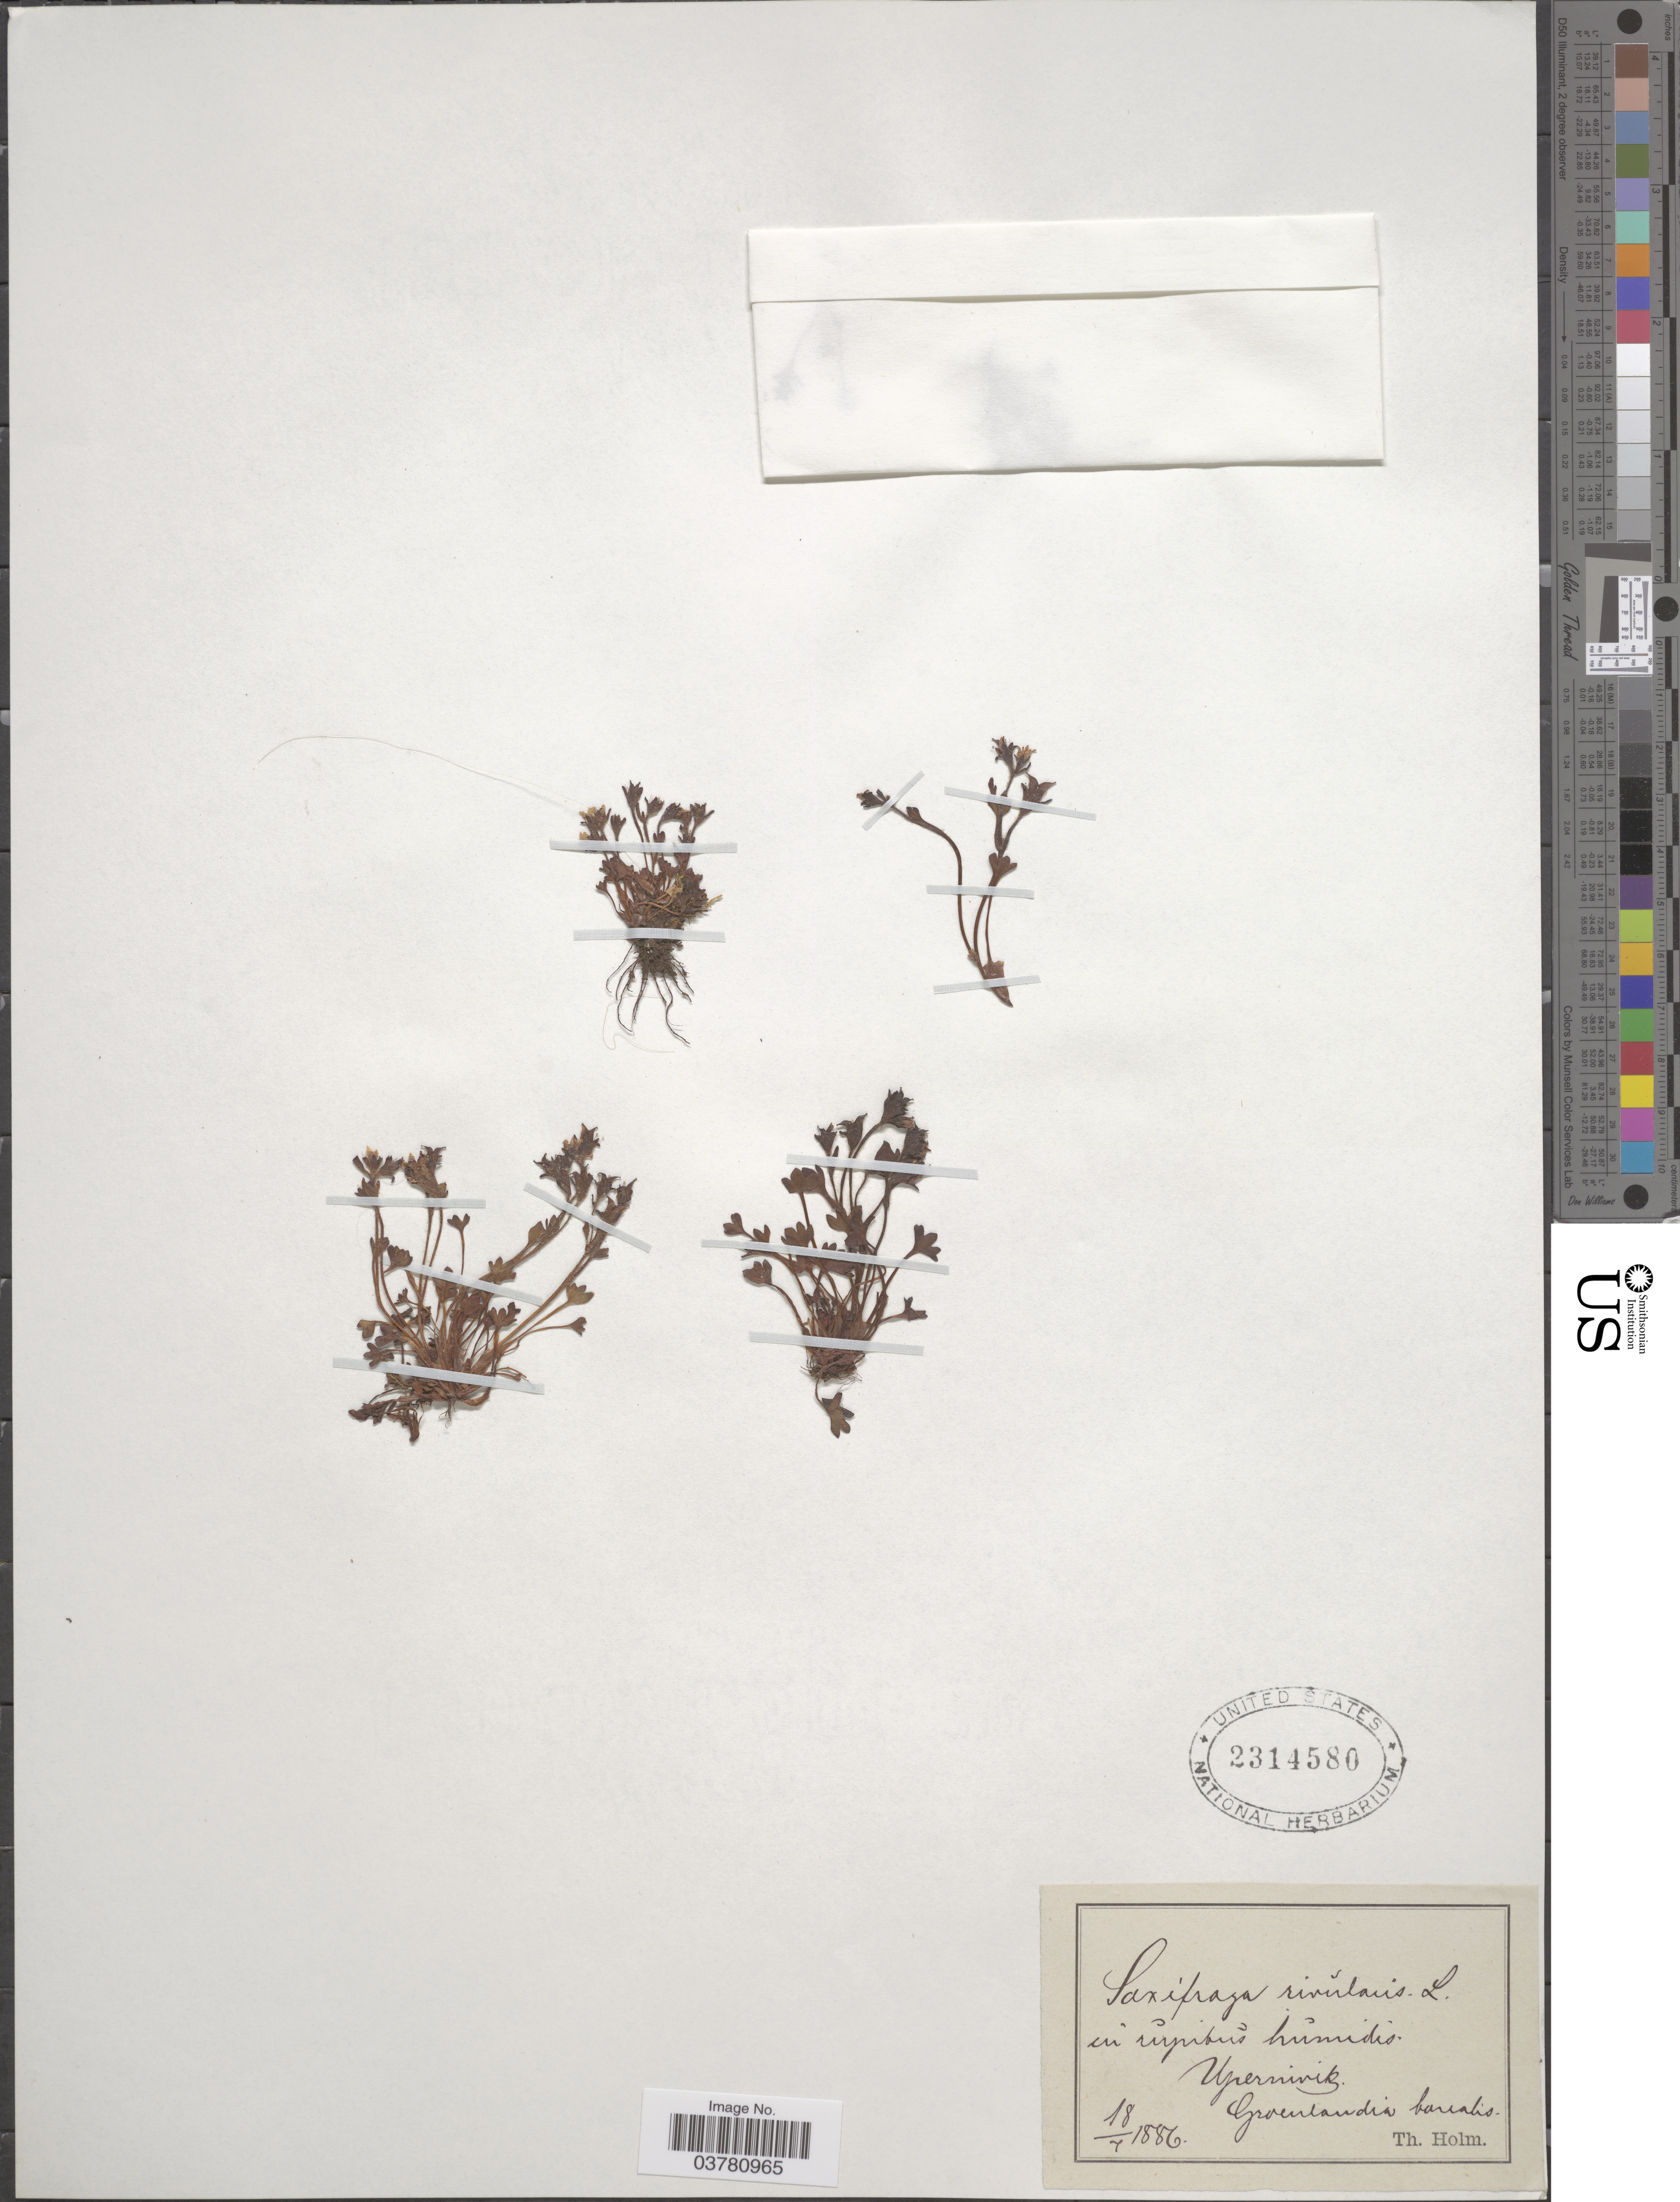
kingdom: Plantae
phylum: Tracheophyta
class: Magnoliopsida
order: Saxifragales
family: Saxifragaceae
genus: Saxifraga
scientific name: Saxifraga rivularis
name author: L.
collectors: T. Holm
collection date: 1886-07-18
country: Greenland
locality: In rupibus humidis. Upernivik. Groenlandia borealis.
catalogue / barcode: US 2314580